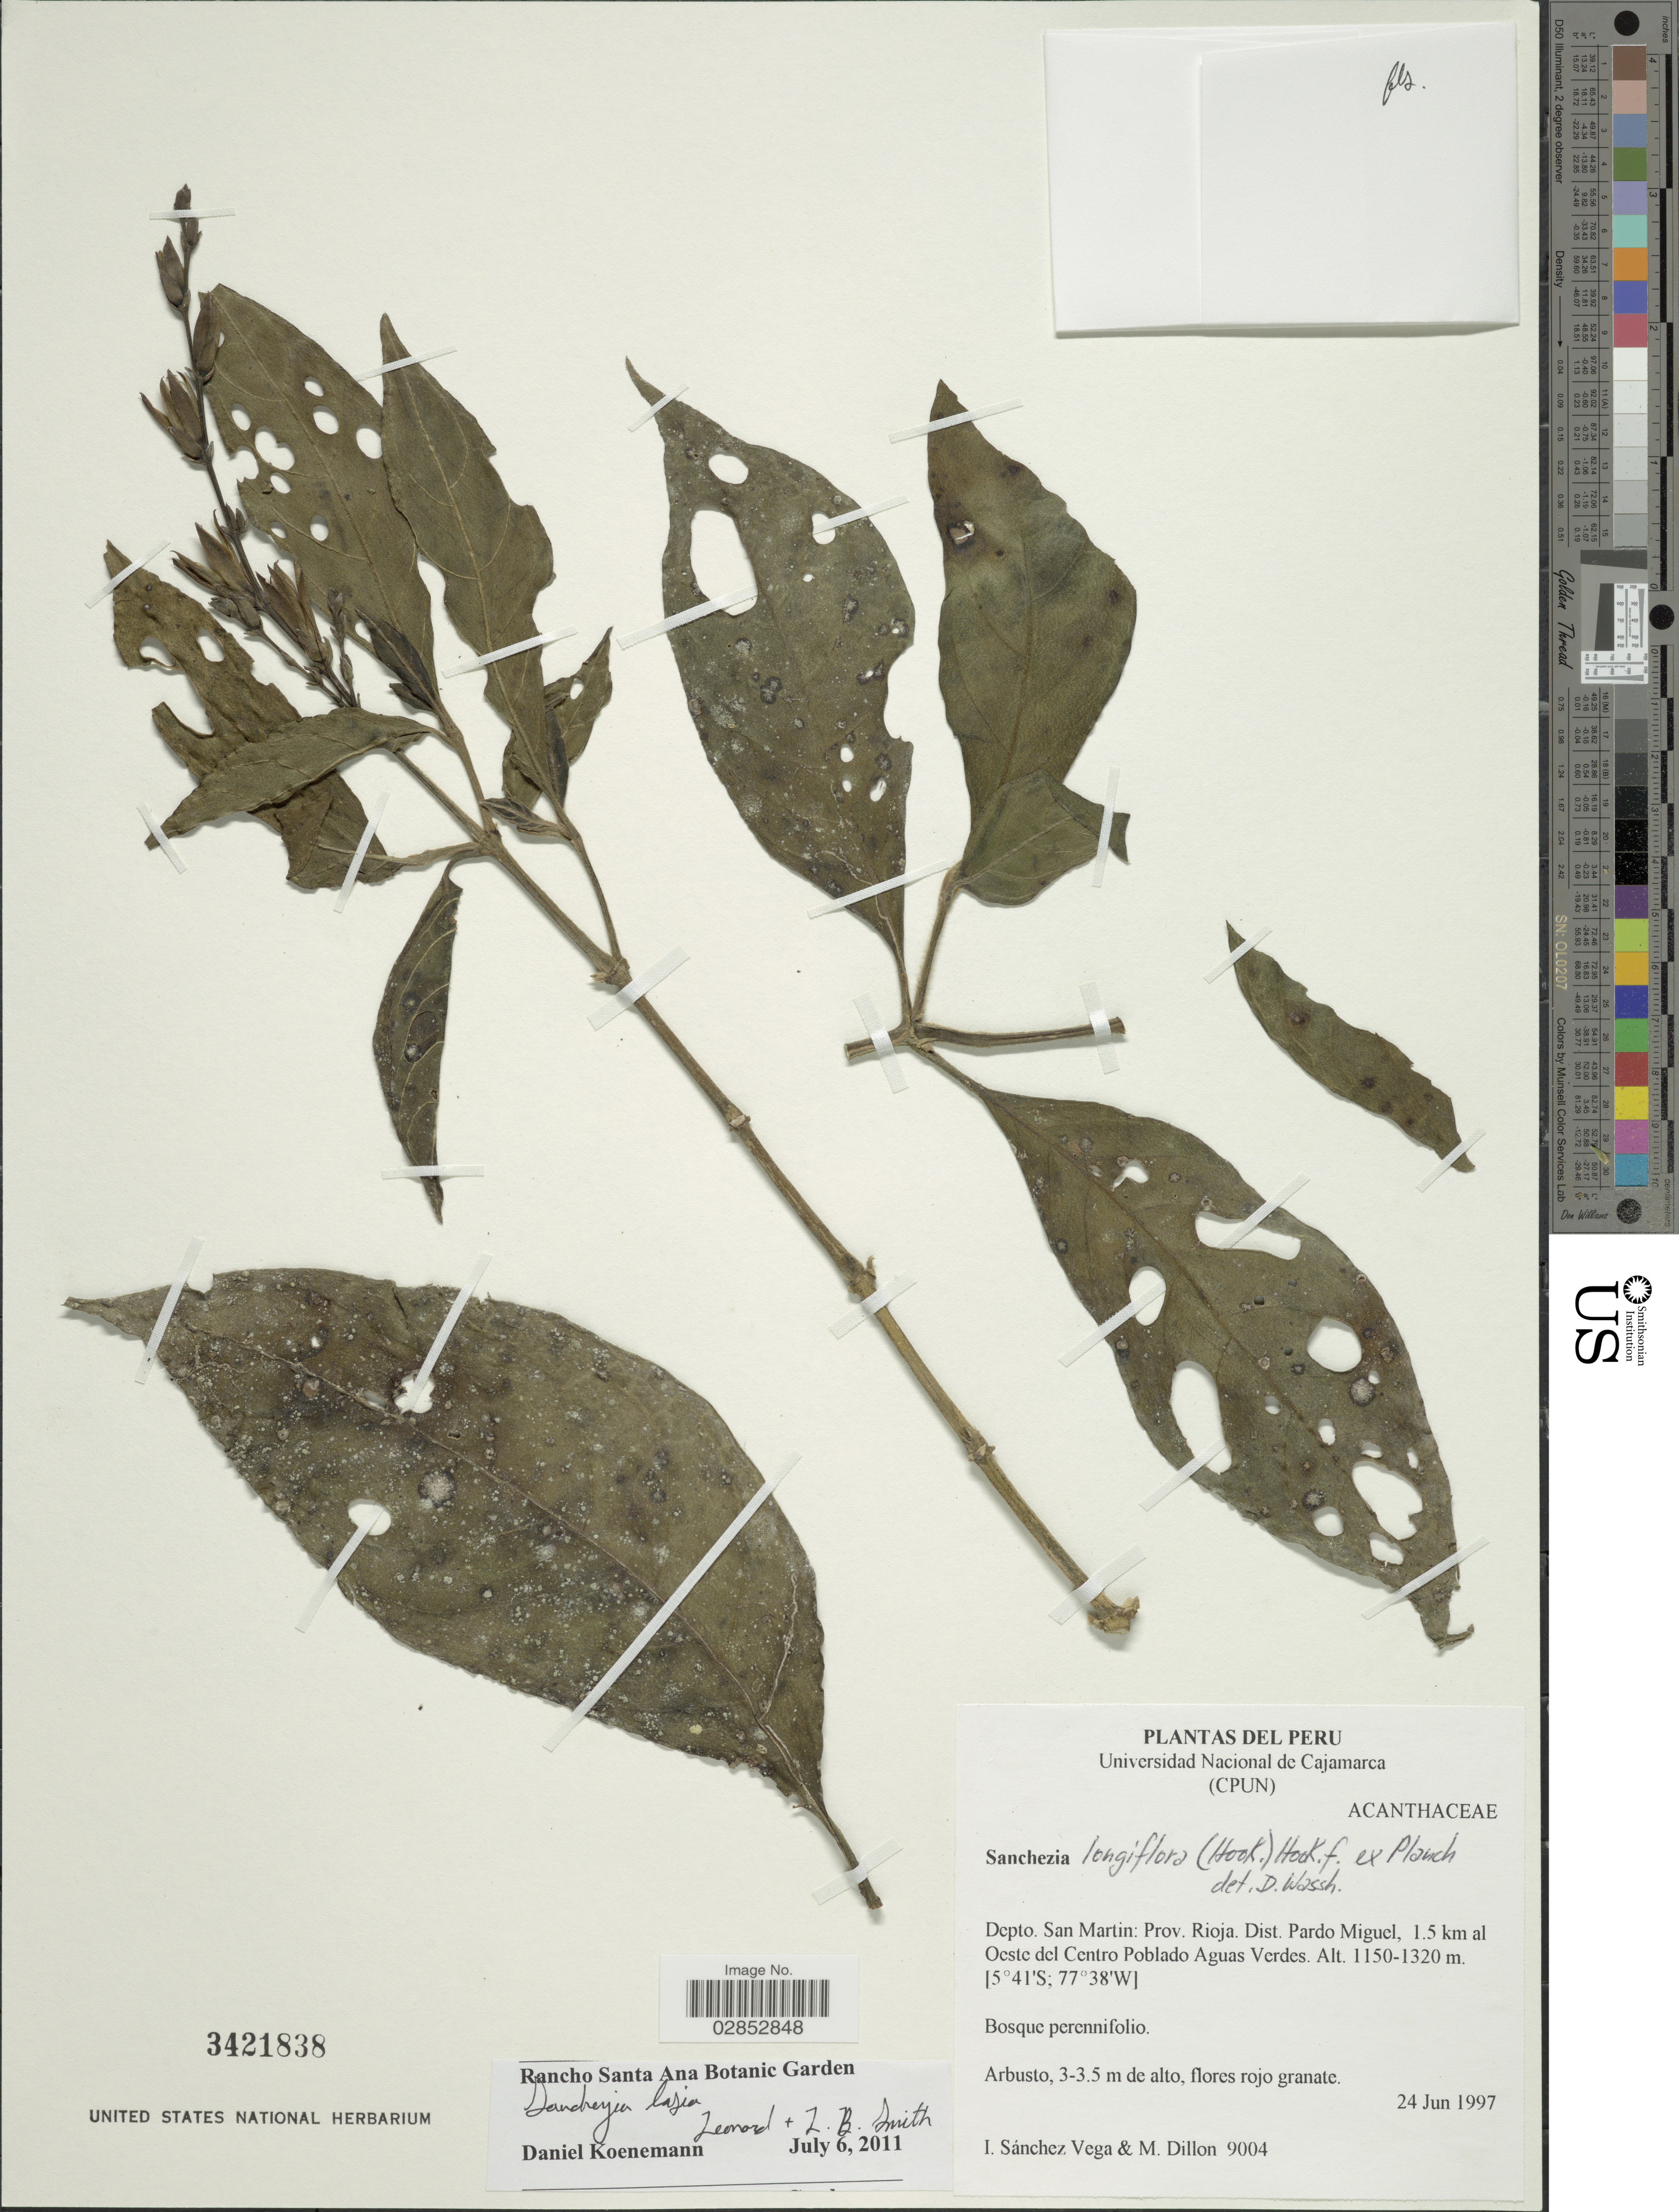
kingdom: Plantae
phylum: Tracheophyta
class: Magnoliopsida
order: Lamiales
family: Acanthaceae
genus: Sanchezia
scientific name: Sanchezia sprucei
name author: Lindau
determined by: Azevedo, Igor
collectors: I. Sánchez Vega & M. O. Dillon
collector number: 9004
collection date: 1997-06-24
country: Peru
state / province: San Martín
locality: Depto. San Martin: Prov. Rioja. Dist. Pardo Miguel, 1.5 km al Oeste del Centro Poblado Aguas Verdes.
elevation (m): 1150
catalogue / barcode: US 3421838